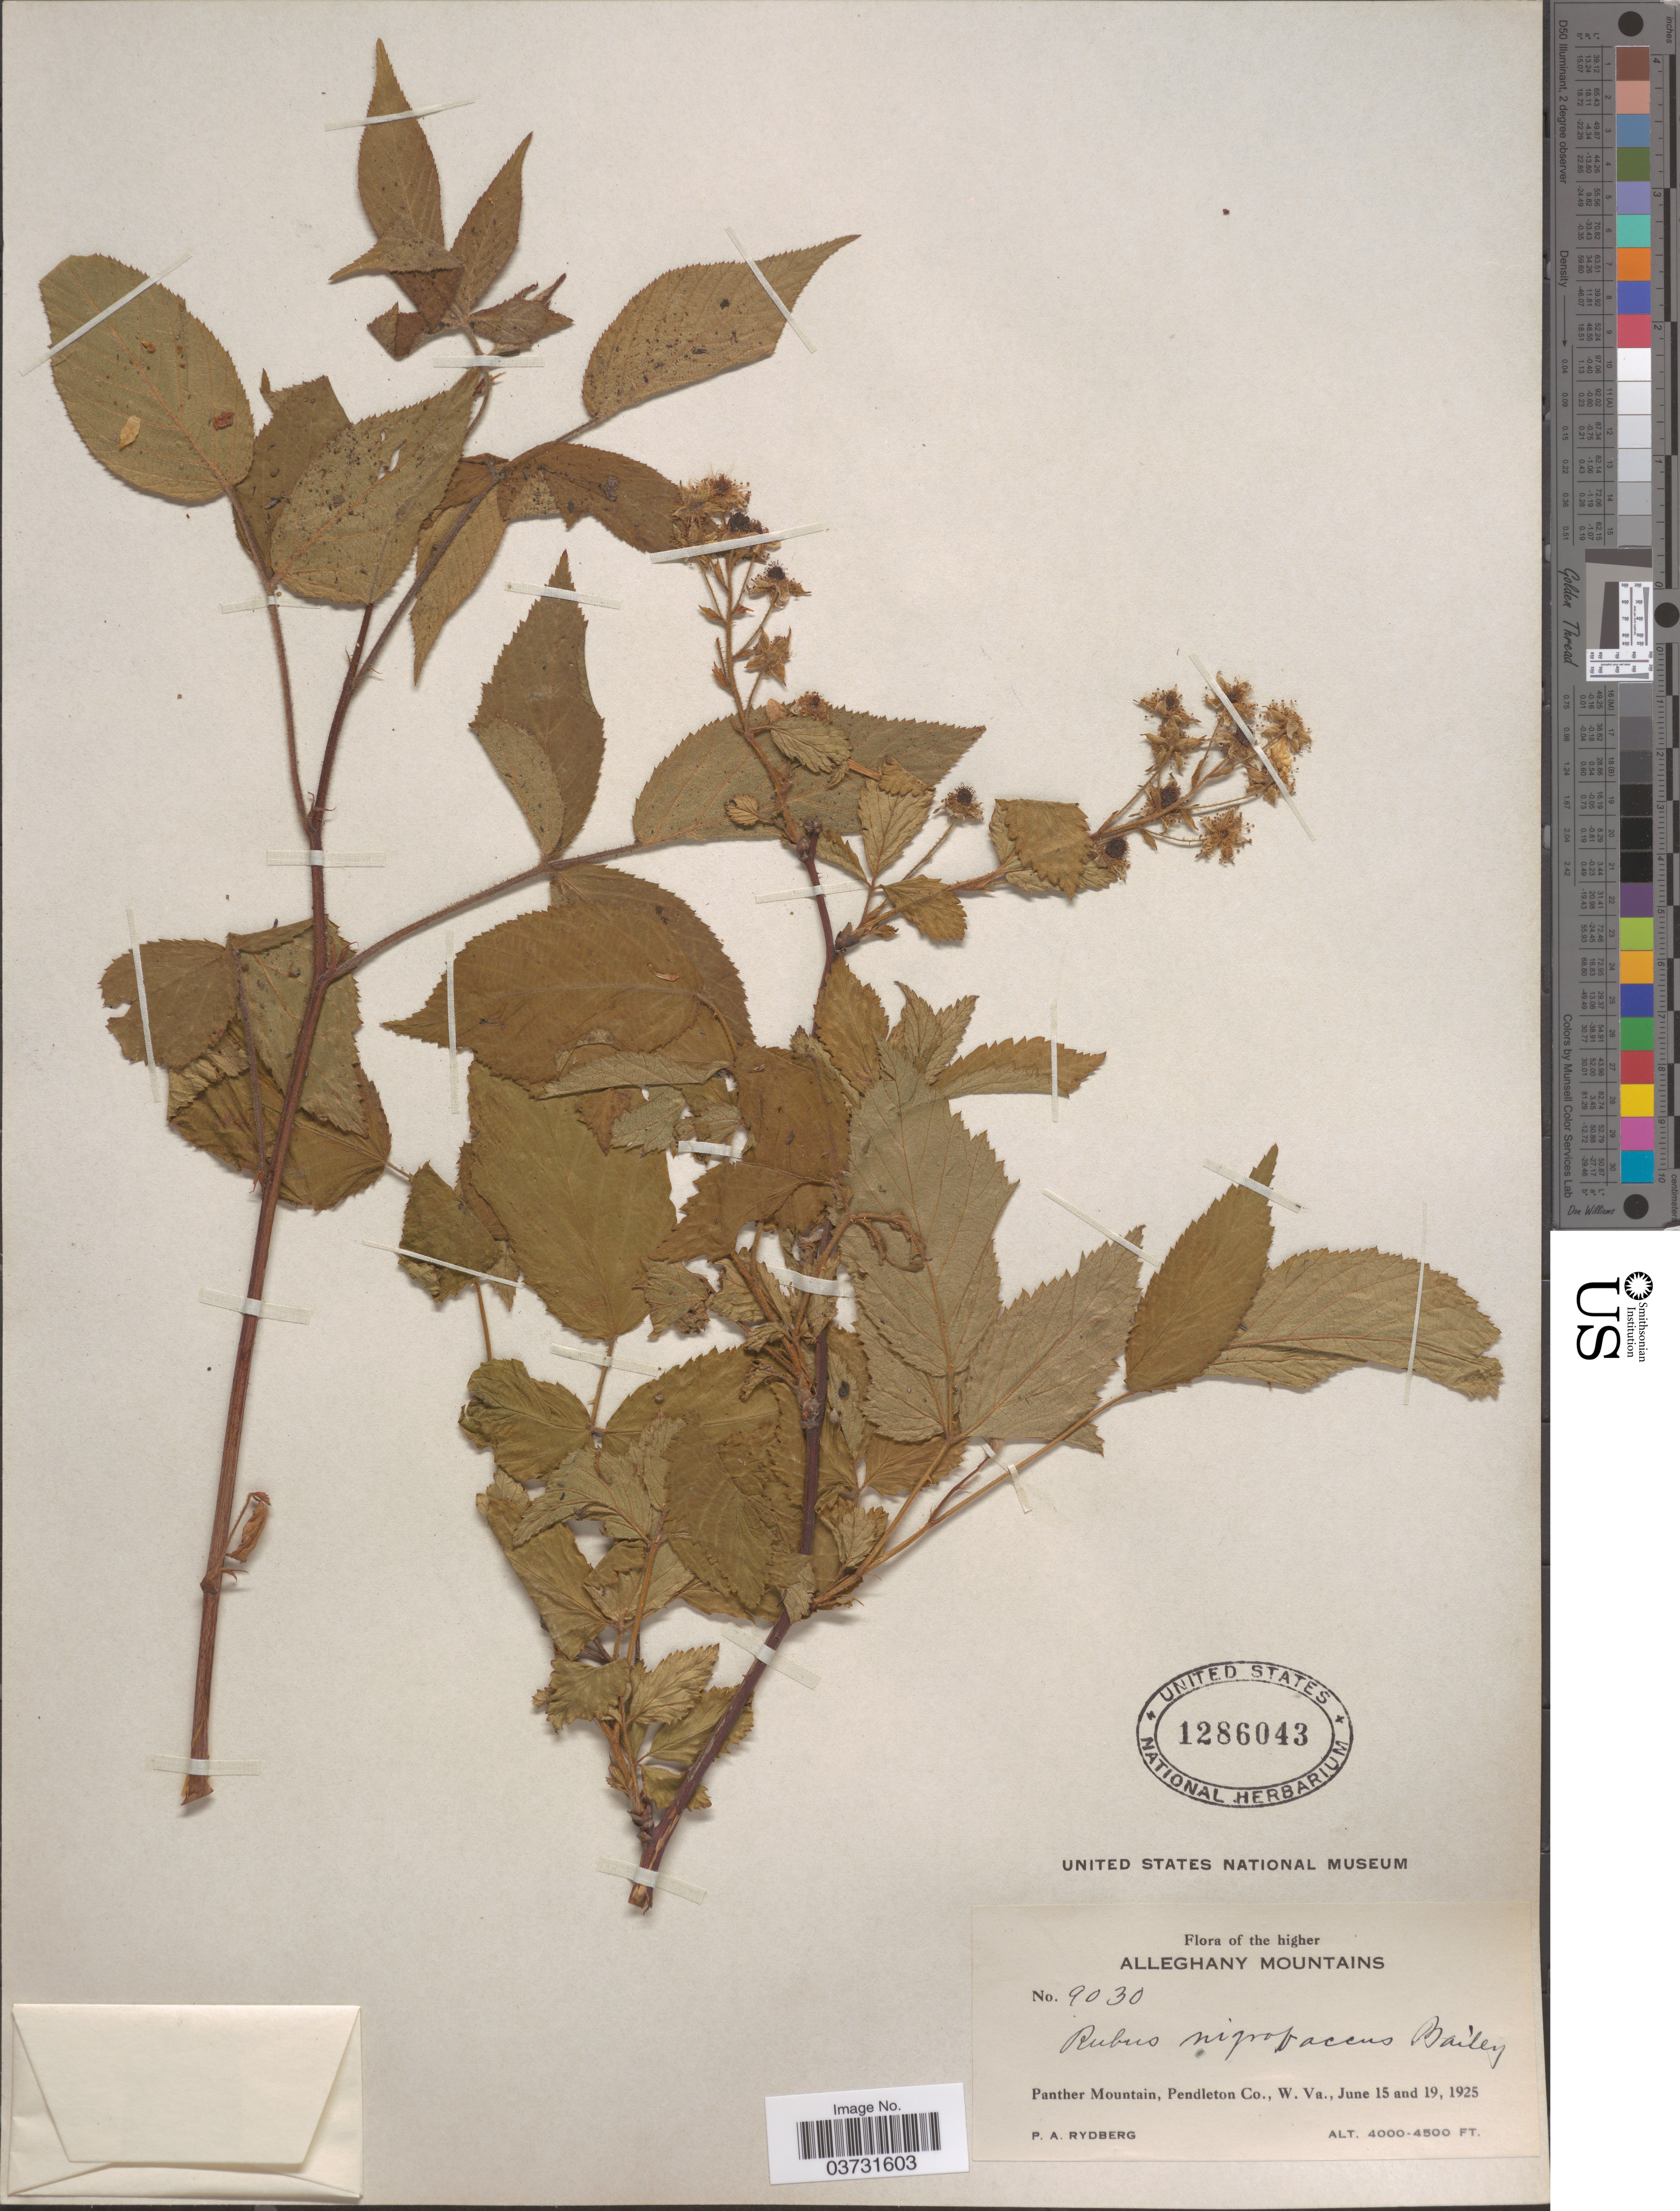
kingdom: Plantae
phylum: Tracheophyta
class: Magnoliopsida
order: Rosales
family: Rosaceae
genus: Rubus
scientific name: Rubus nigrobaccus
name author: L.H. Bailey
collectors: P. A. Rydberg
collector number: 9030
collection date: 1925-06-15/1925-06-19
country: United States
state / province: West Virginia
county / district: Pendleton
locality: The higher Alleghany Mountains. Panther Mountain, Pendleton Co.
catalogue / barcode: US 1286043